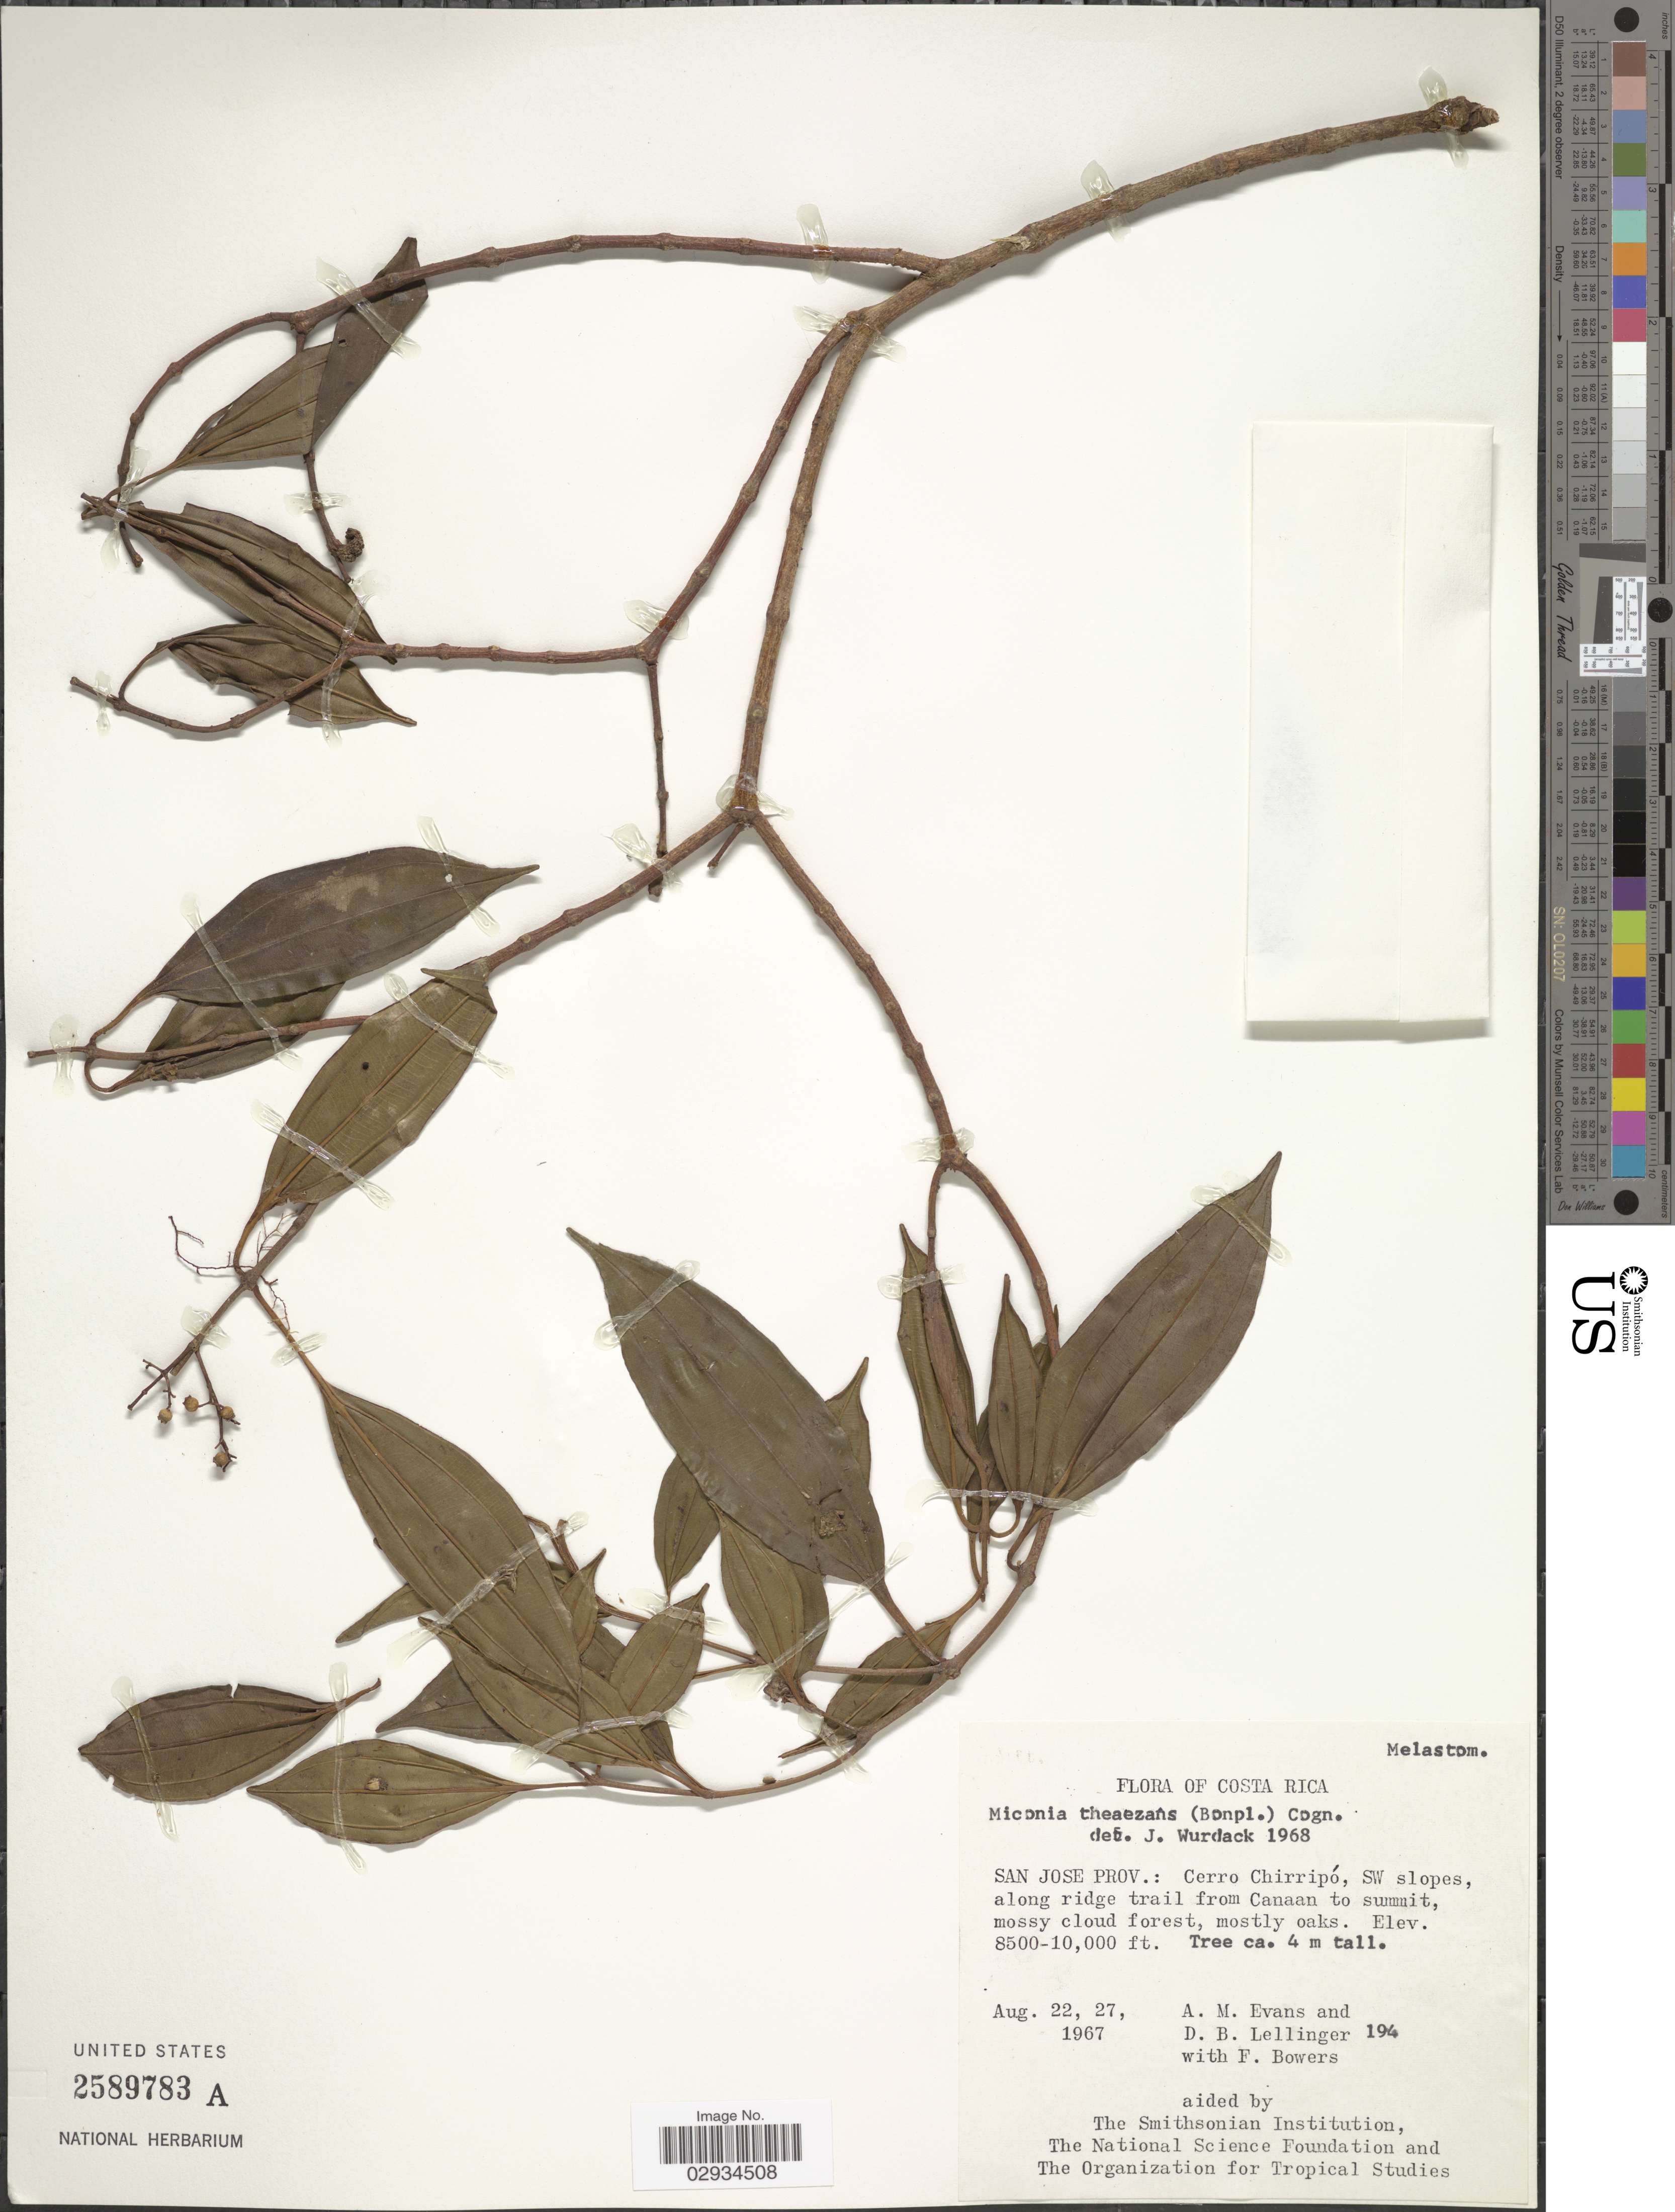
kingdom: Plantae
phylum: Tracheophyta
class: Magnoliopsida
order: Myrtales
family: Melastomataceae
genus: Miconia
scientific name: Miconia theizans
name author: (Bonpl.) Cogn.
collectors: A. M. Evans, D. B. Lellinger & F. Bowers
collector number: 194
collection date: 1967-08-22/1967-08-27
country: Costa Rica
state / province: San José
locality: Cerro Chirripó, SW slopes, along ridge trail from Canaan to summit.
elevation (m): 2591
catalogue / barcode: US 2589783A